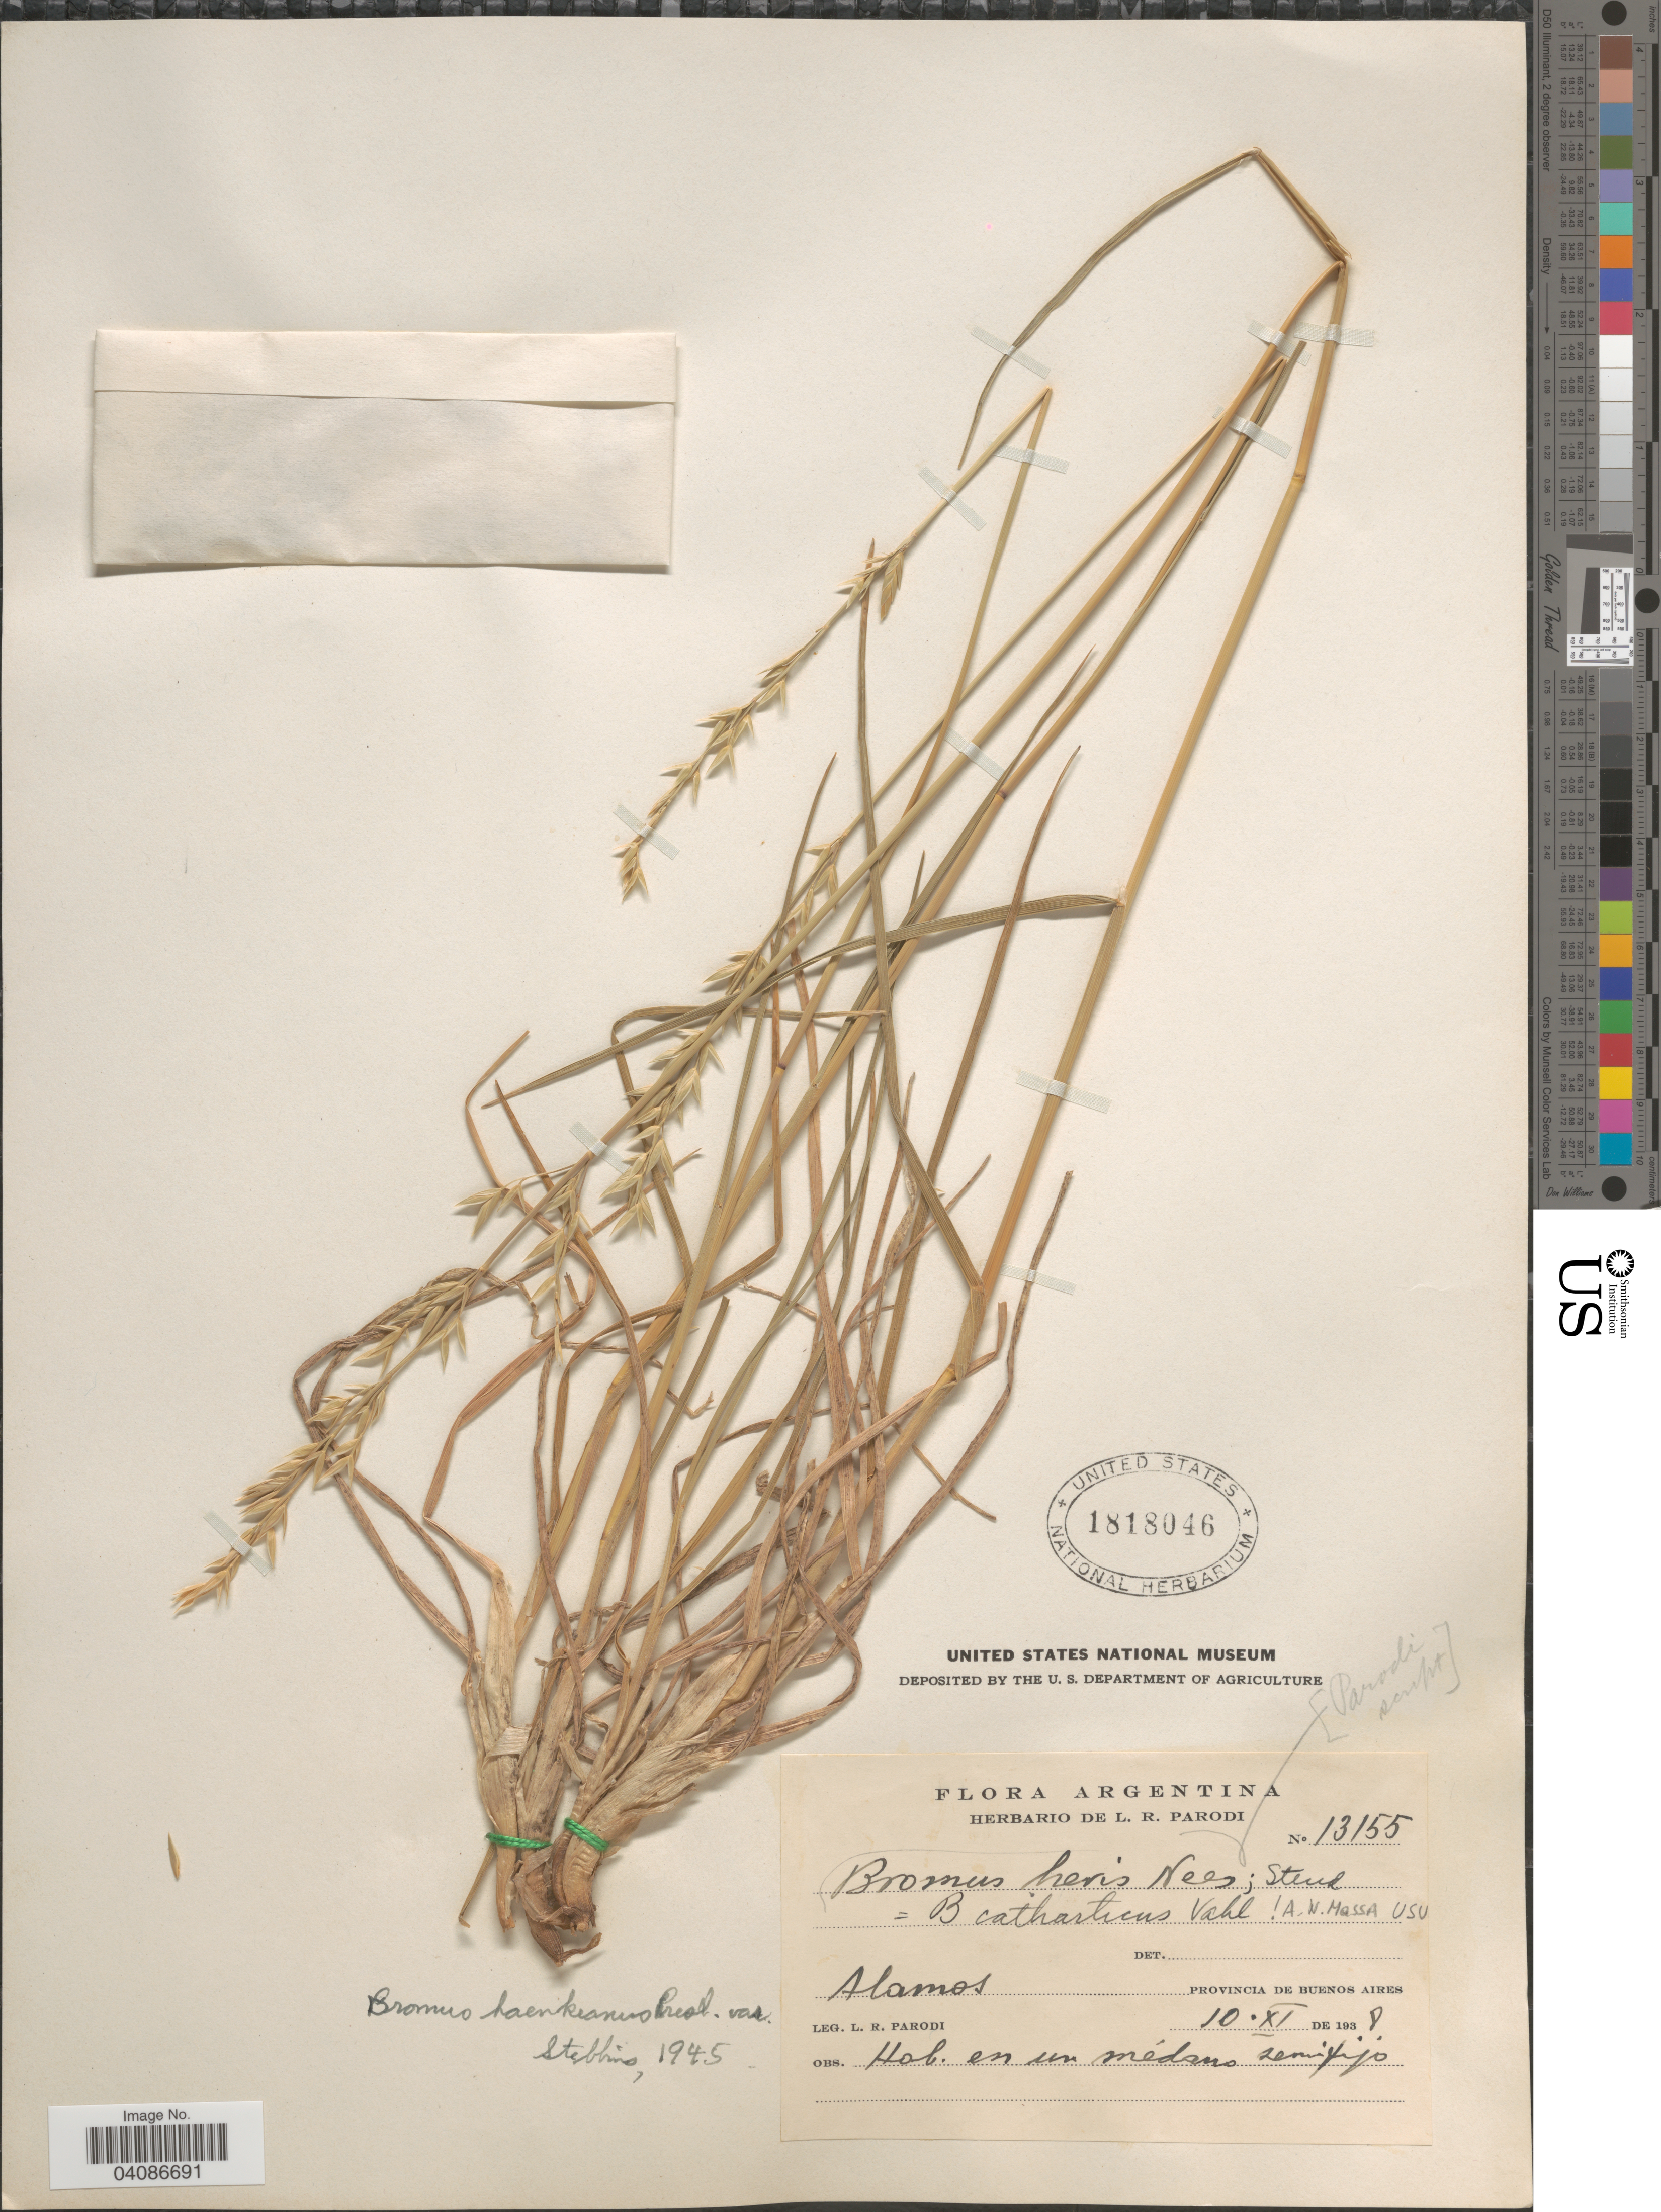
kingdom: Plantae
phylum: Tracheophyta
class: Liliopsida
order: Poales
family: Poaceae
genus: Bromus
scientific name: Bromus catharticus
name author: Vahl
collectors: L. R. Parodi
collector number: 13155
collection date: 1938-11-10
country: Argentina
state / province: Buenos Aires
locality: Alamos.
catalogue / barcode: US 1818046